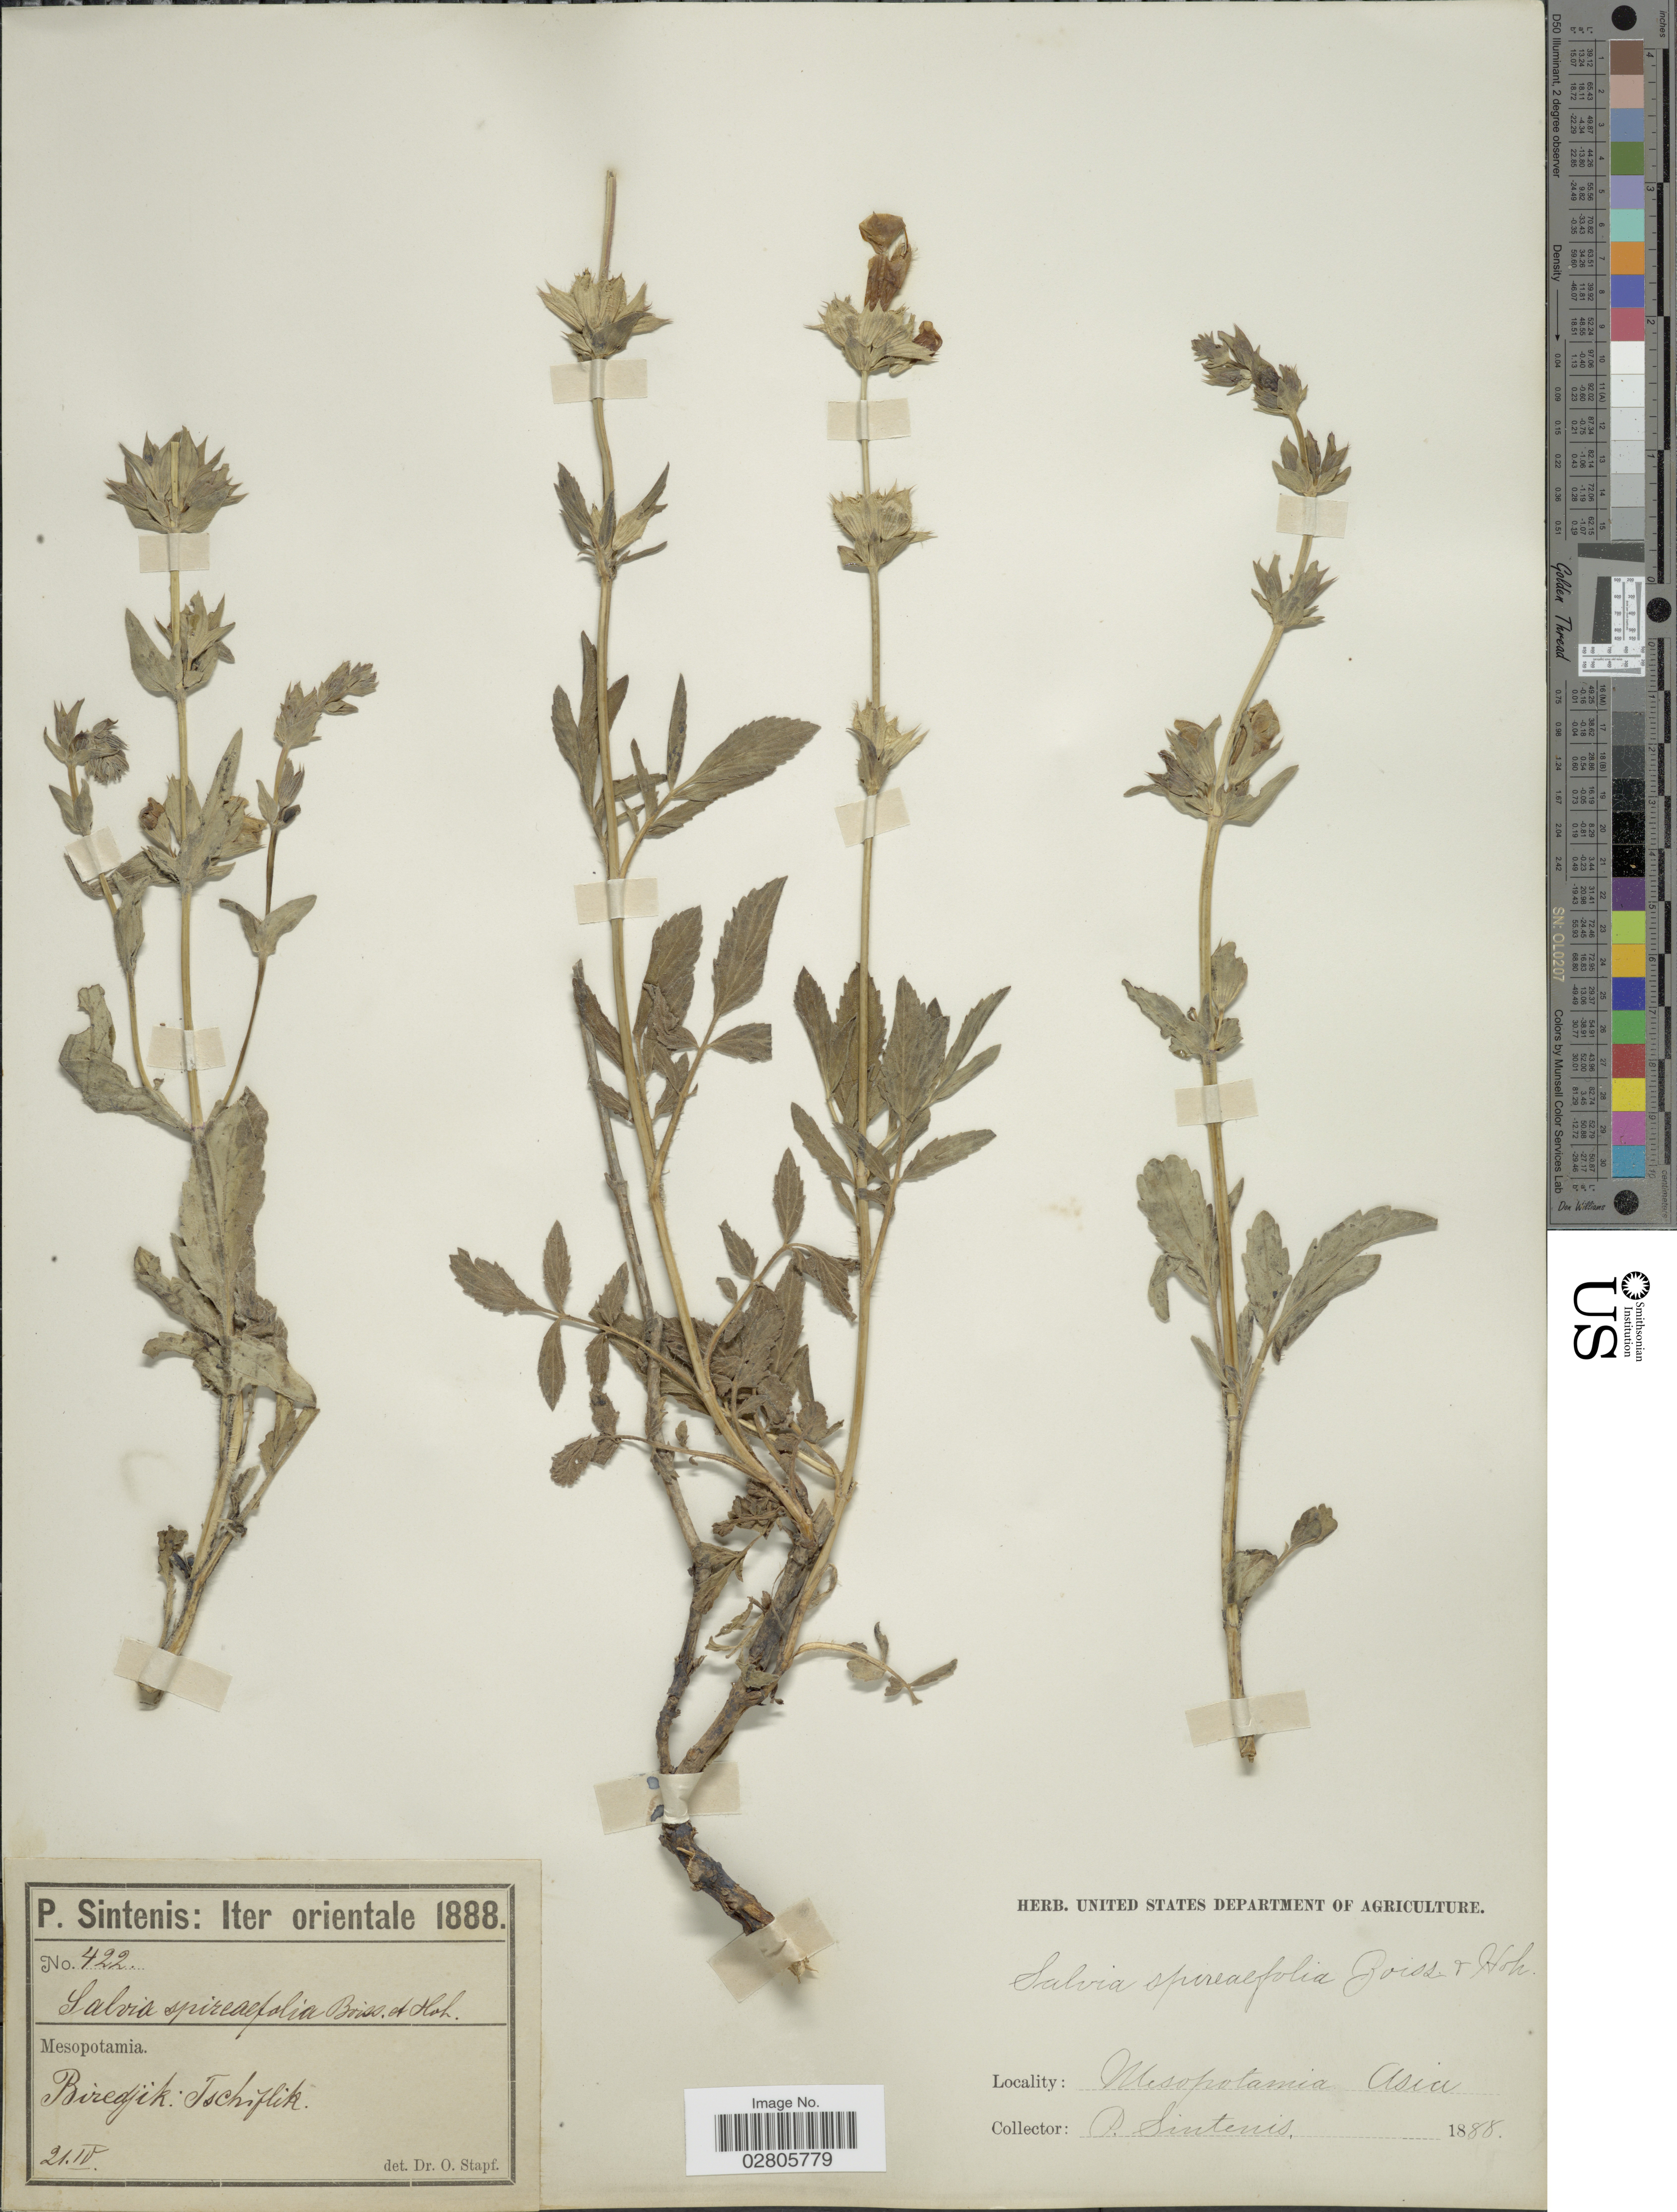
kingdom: Plantae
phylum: Tracheophyta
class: Magnoliopsida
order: Lamiales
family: Lamiaceae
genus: Salvia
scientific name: Salvia spiraeifolia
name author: Boiss. & Hohen.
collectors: P. Sintenis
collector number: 422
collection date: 1888-04-21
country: Turkey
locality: Iter orientale. Mesopotamia. Biredjik: Tschiflik